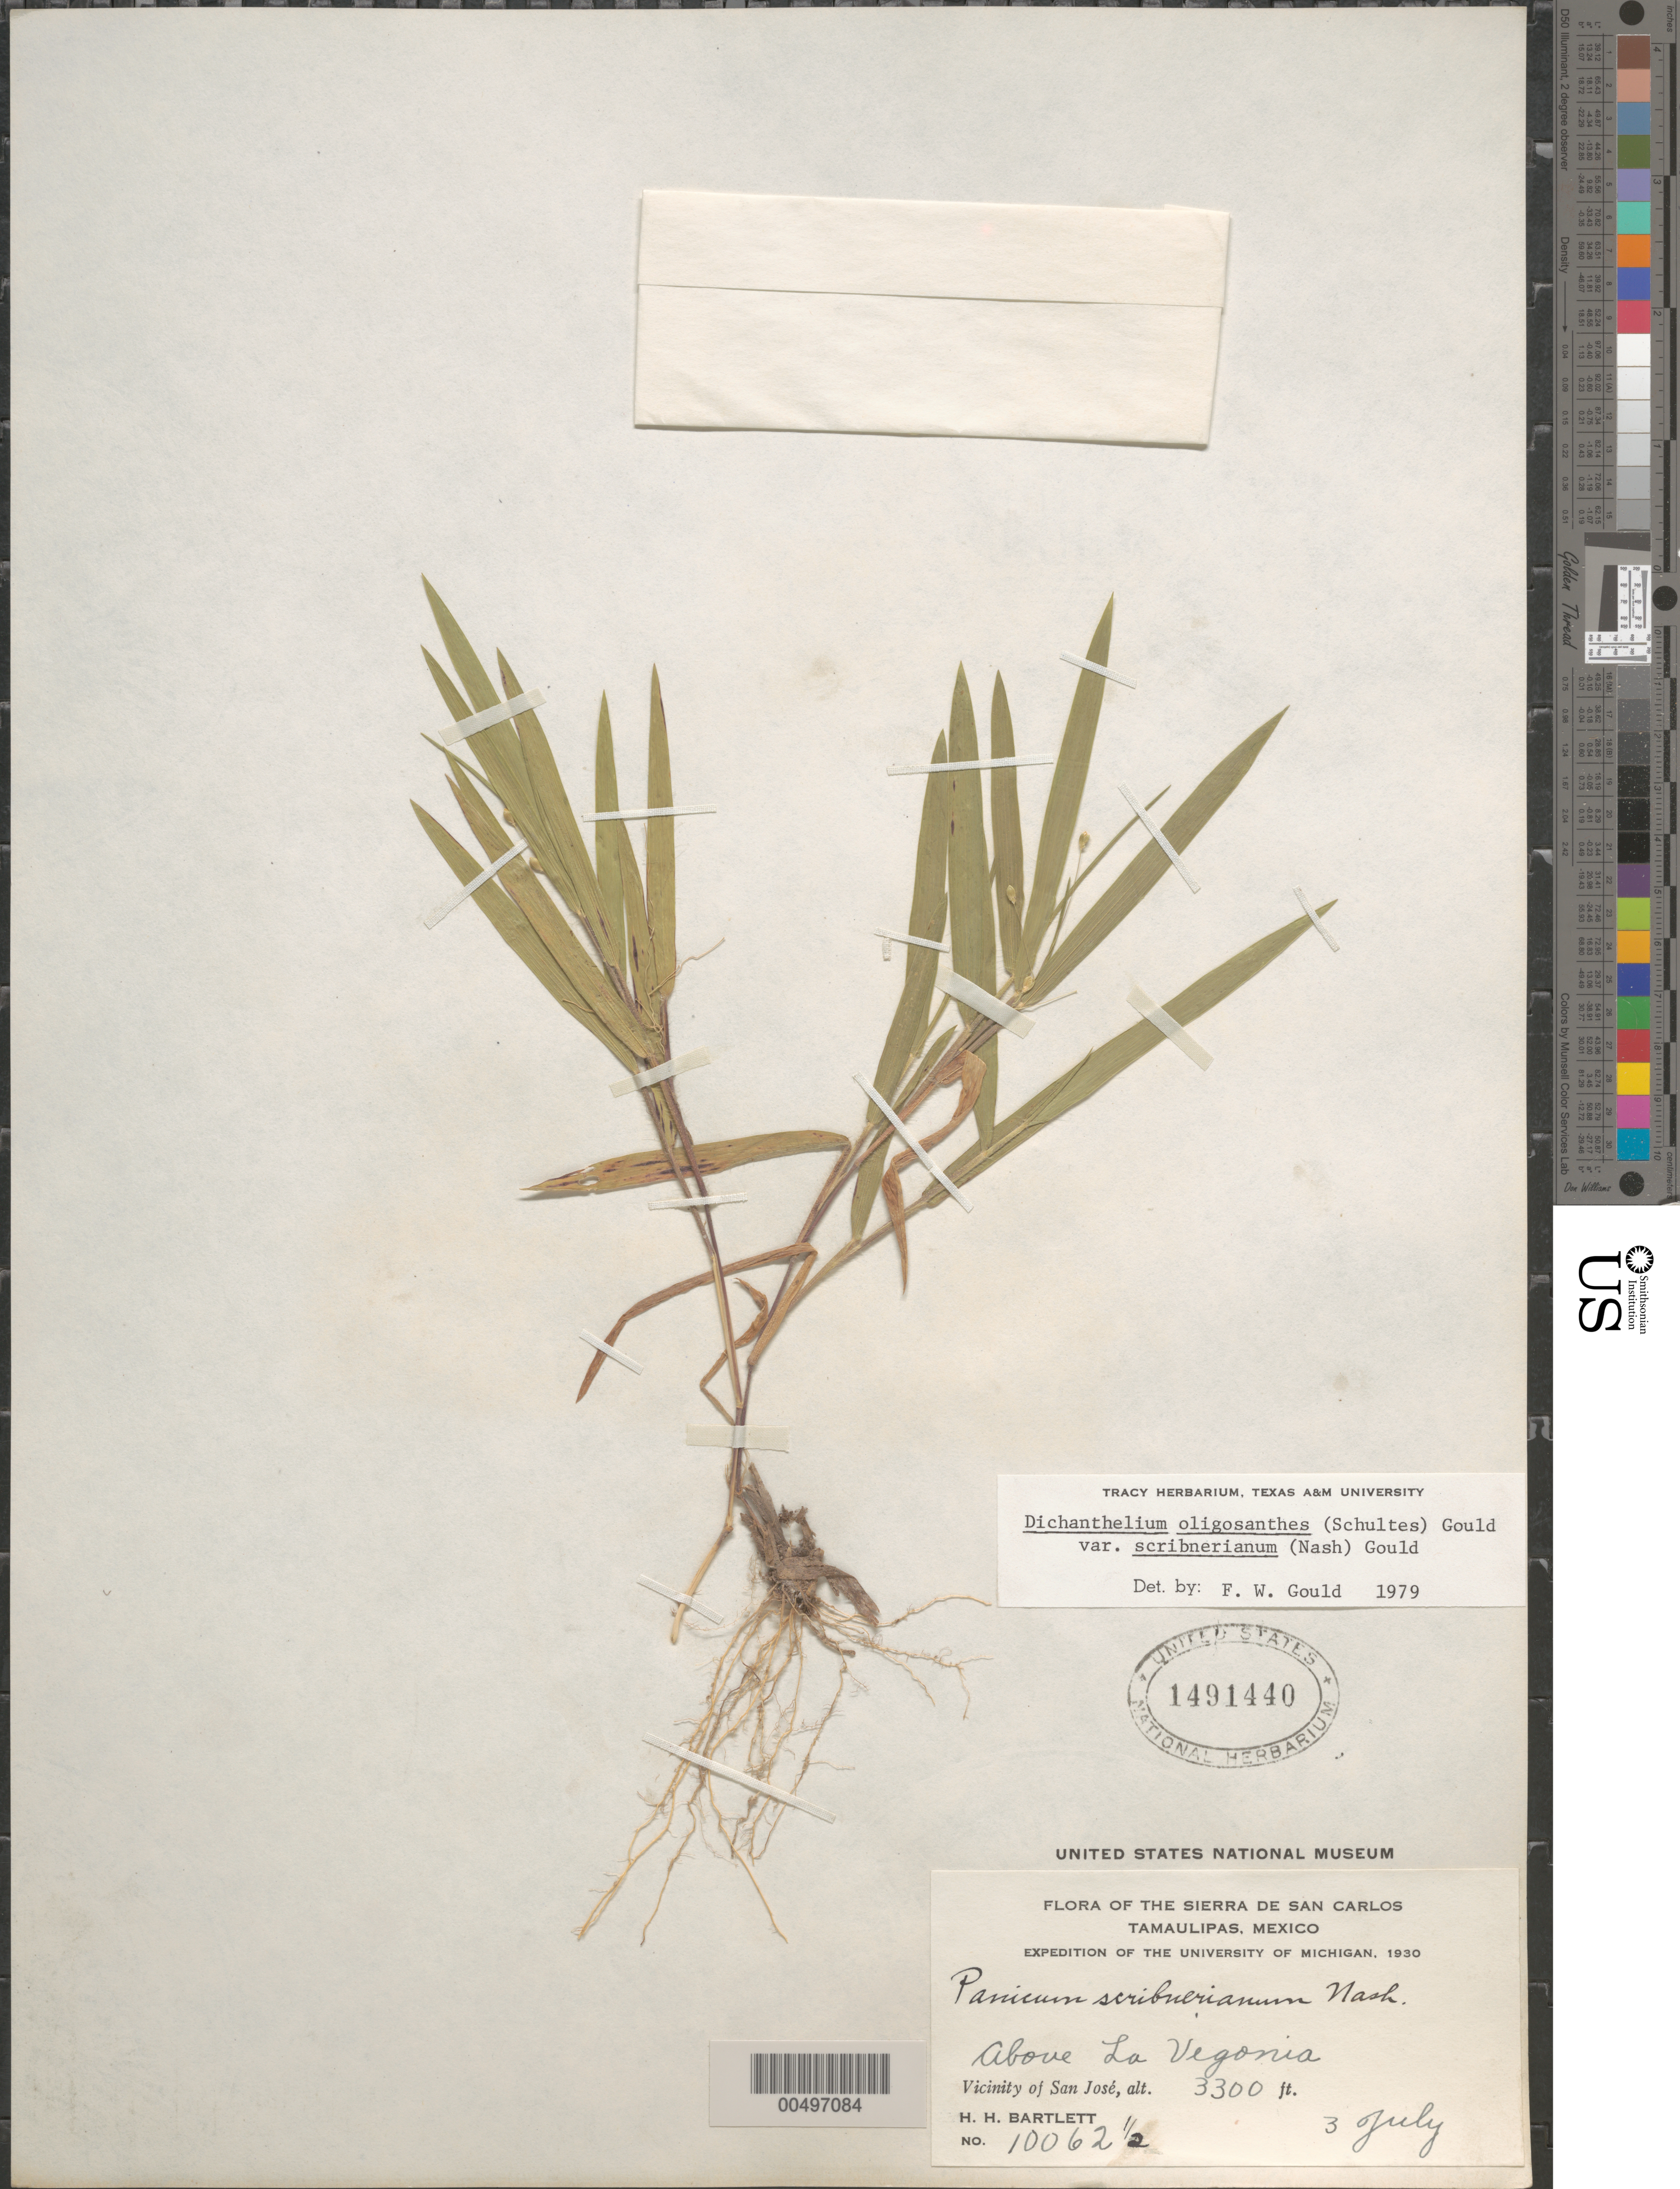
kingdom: Plantae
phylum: Tracheophyta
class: Liliopsida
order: Poales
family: Poaceae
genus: Dichanthelium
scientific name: Dichanthelium oligosanthes var. scribnerianum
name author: (Nash) Gould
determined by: Gould, F. W.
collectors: H. H. Bartlett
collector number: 10062.5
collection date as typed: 3 Jul 1930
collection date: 1930-07-03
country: Mexico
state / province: Tamaulipas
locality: Sierra de San Carlos, above La Vegonia, vicinity of San José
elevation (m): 1006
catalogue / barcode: US 1491440